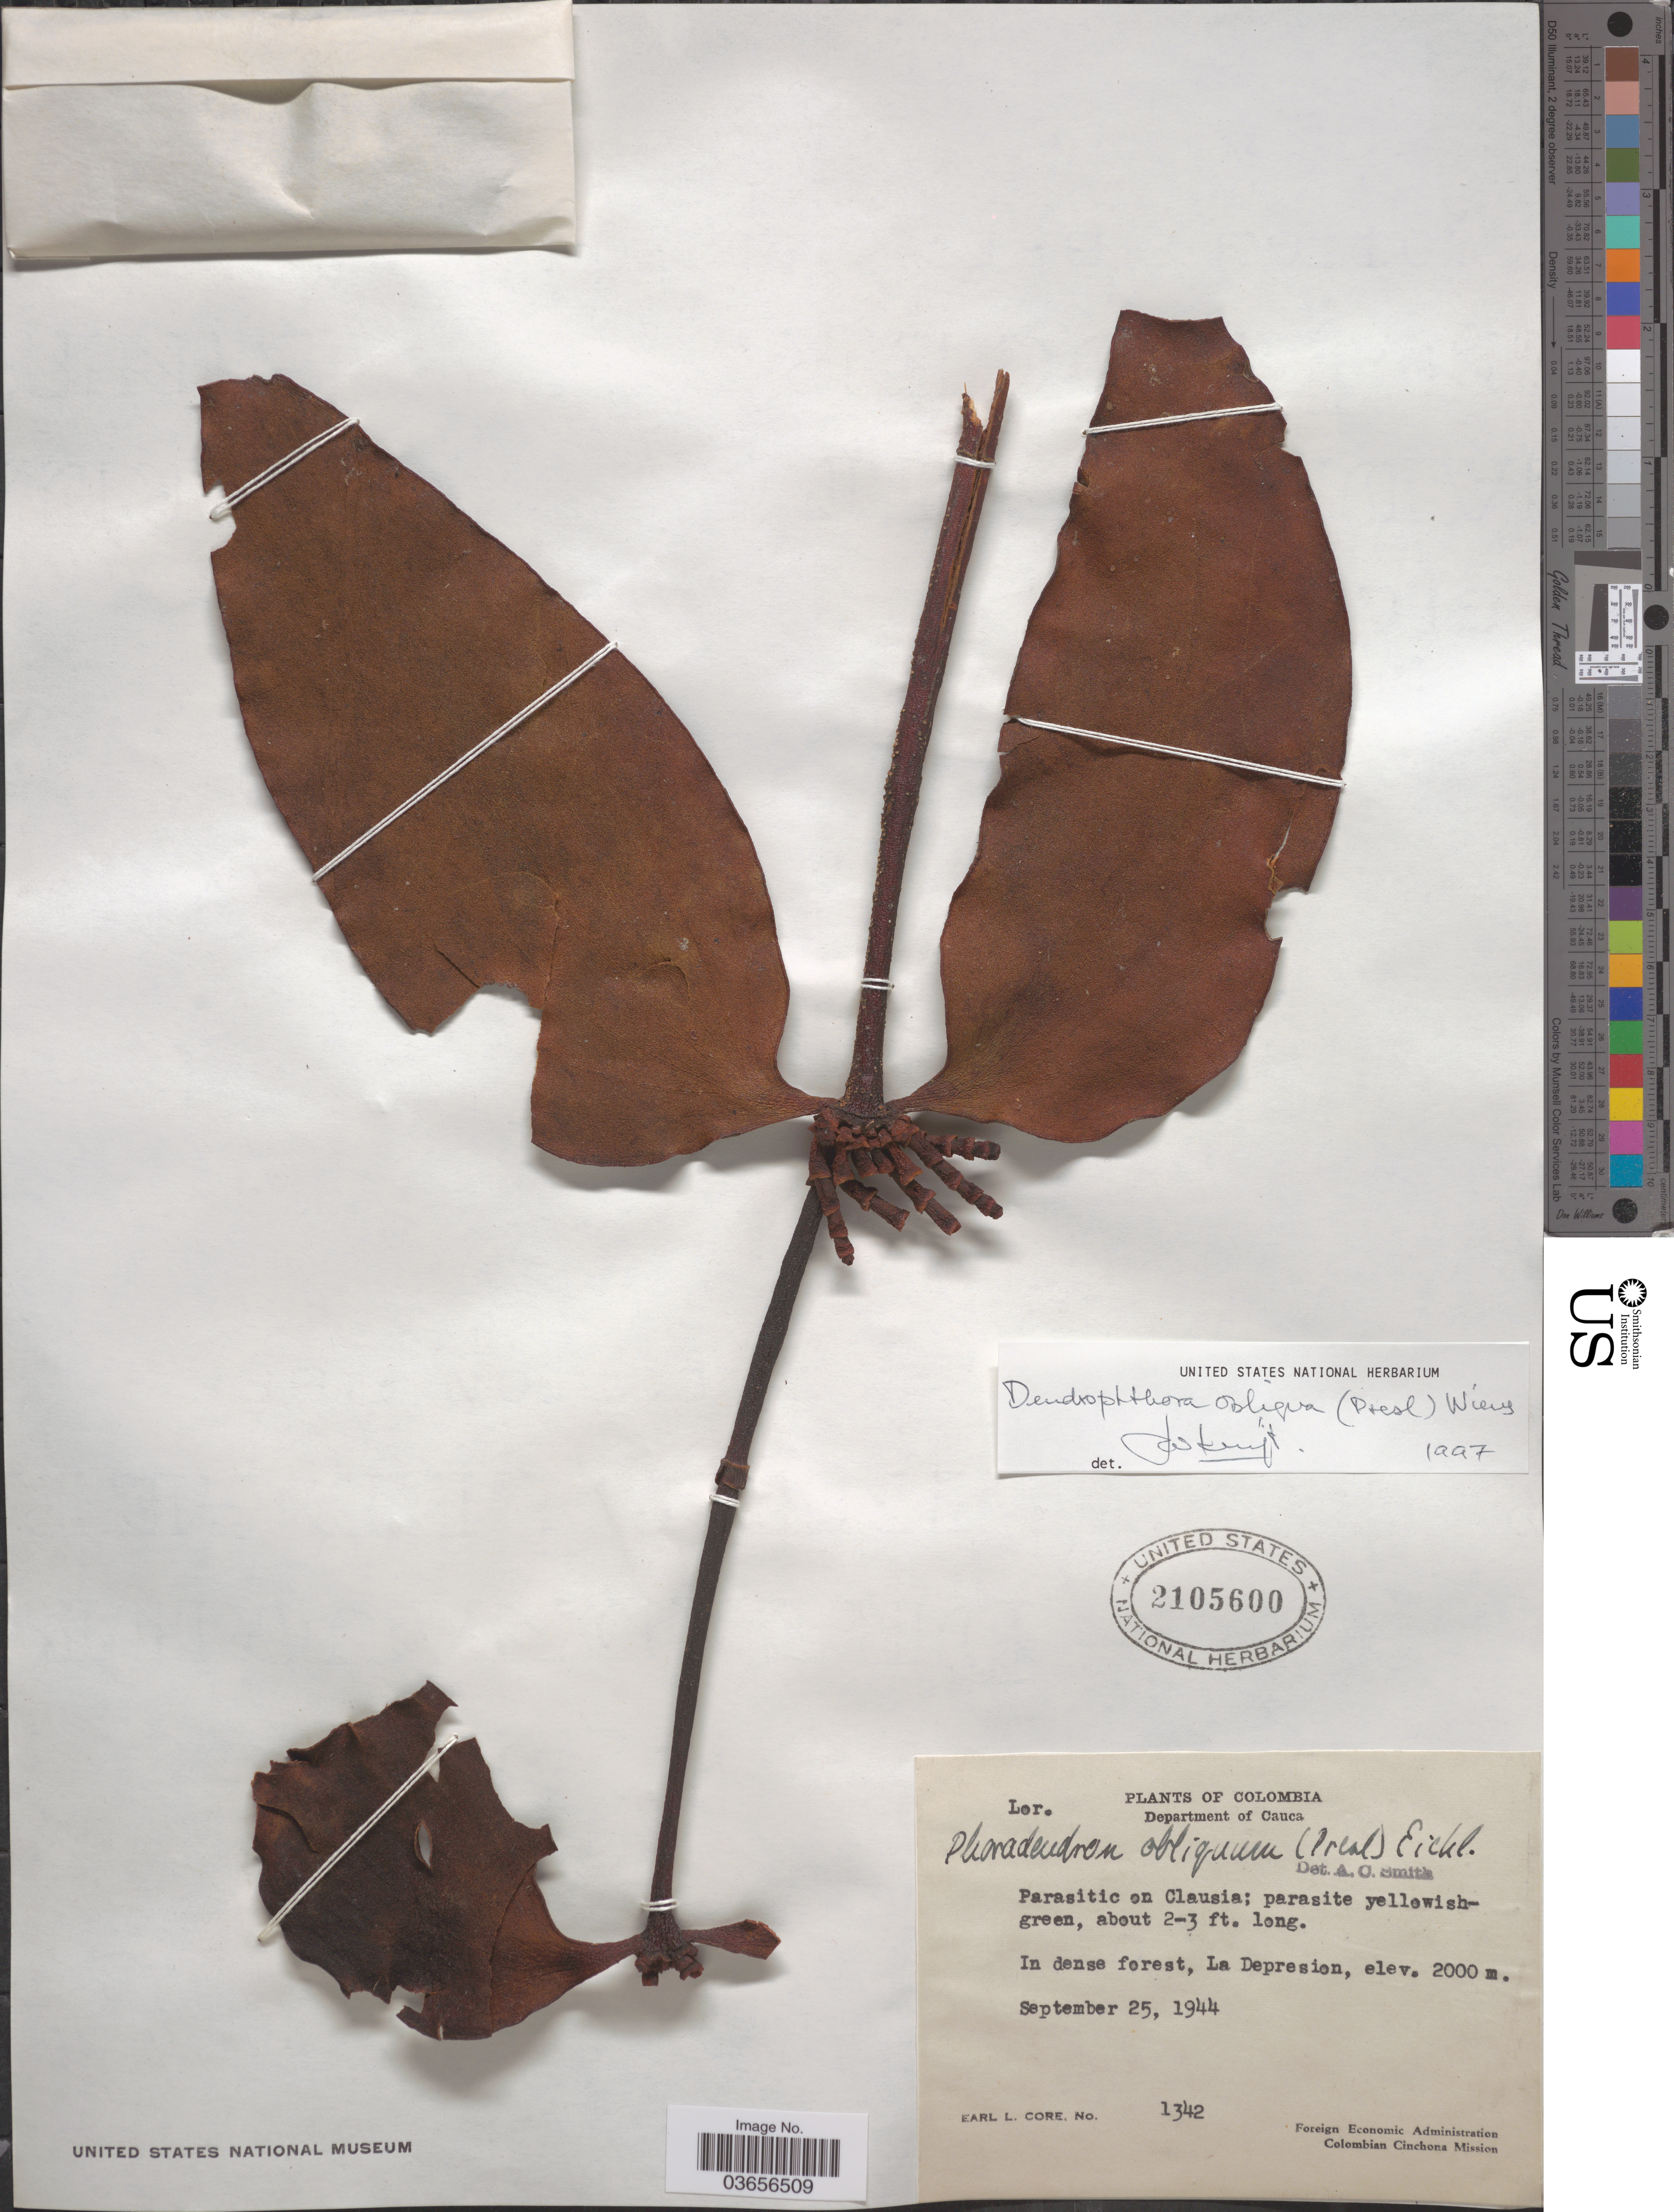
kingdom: Plantae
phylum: Tracheophyta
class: Magnoliopsida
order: Santalales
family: Viscaceae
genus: Dendrophthora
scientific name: Dendrophthora obliqua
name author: (C. Presl) Wiens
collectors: E. Core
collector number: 1342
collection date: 1944-09-25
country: Colombia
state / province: Cauca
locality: Department of Cauca. In dense forest, La Depresion.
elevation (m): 2000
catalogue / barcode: US 2105600